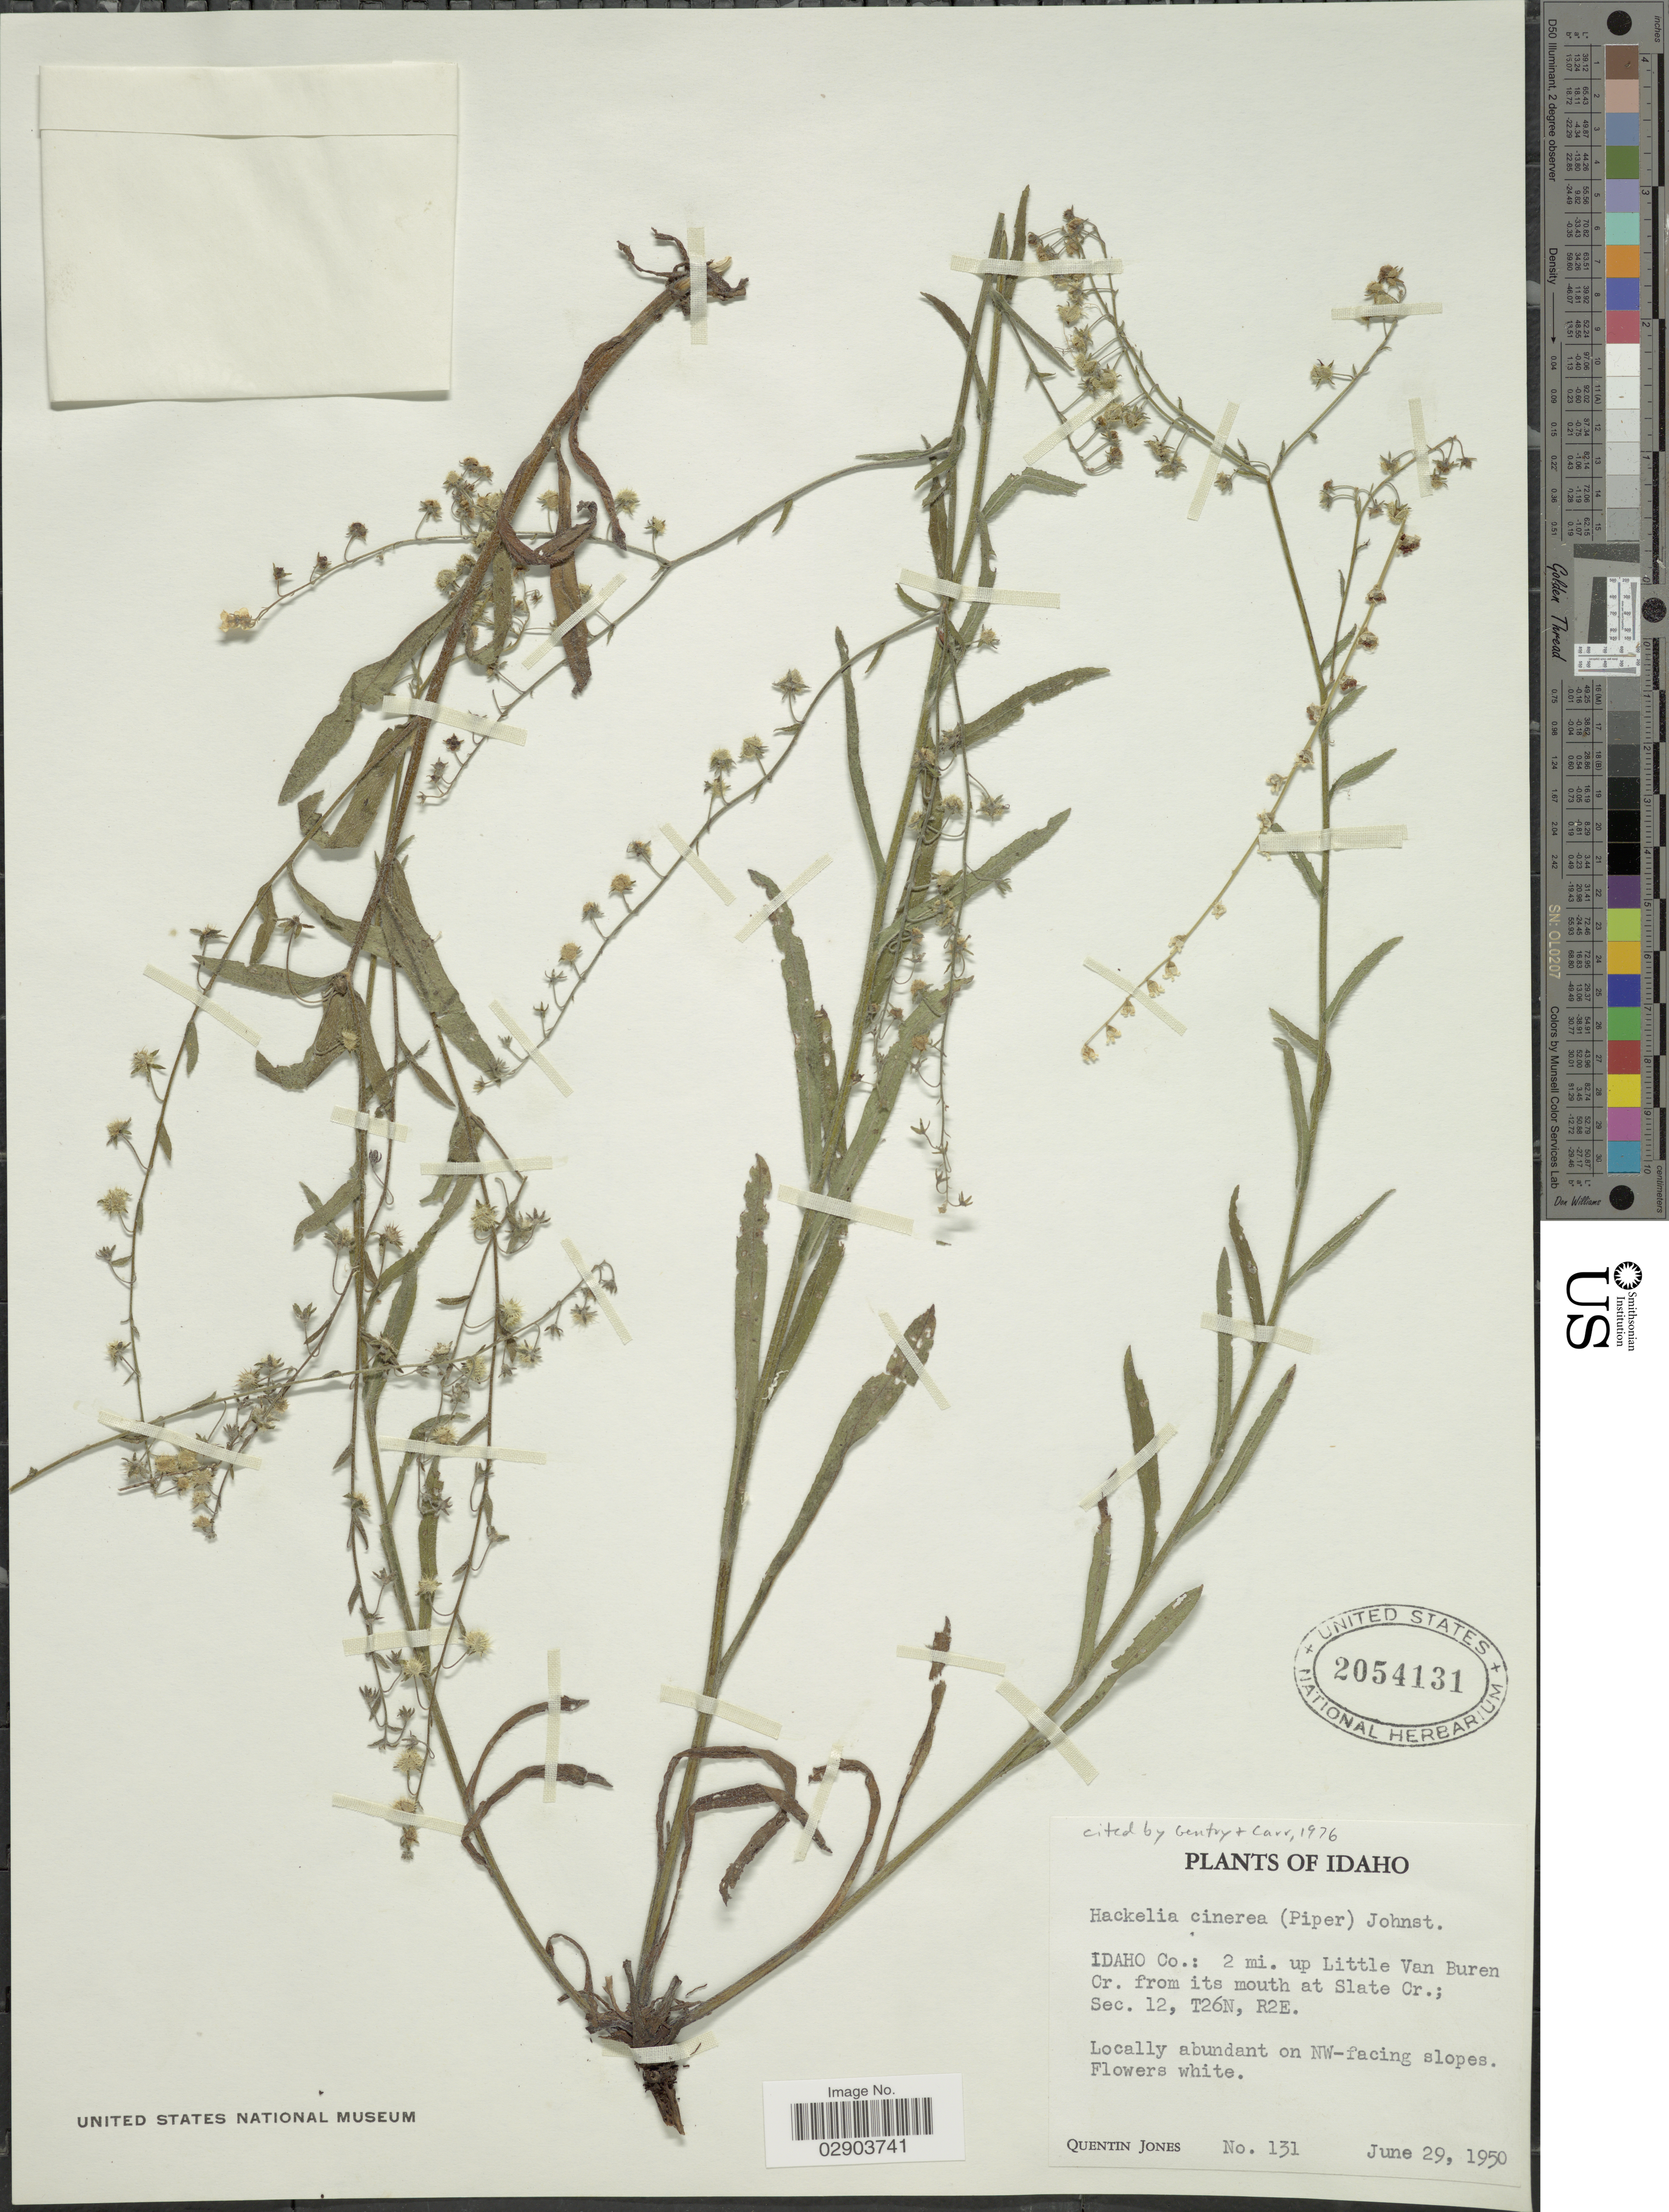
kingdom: Plantae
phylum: Tracheophyta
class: Magnoliopsida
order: Boraginales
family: Boraginaceae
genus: Hackelia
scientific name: Hackelia cinerea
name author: (Piper) I.M. Johnst.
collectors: Q. Jones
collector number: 131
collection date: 1950-06-29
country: United States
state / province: Idaho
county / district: Idaho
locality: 2 mi. up Little Van Buren Cr. from its mouth at Slate Cr. Sec. 12, T26N, R2E.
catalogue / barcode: US 2054131